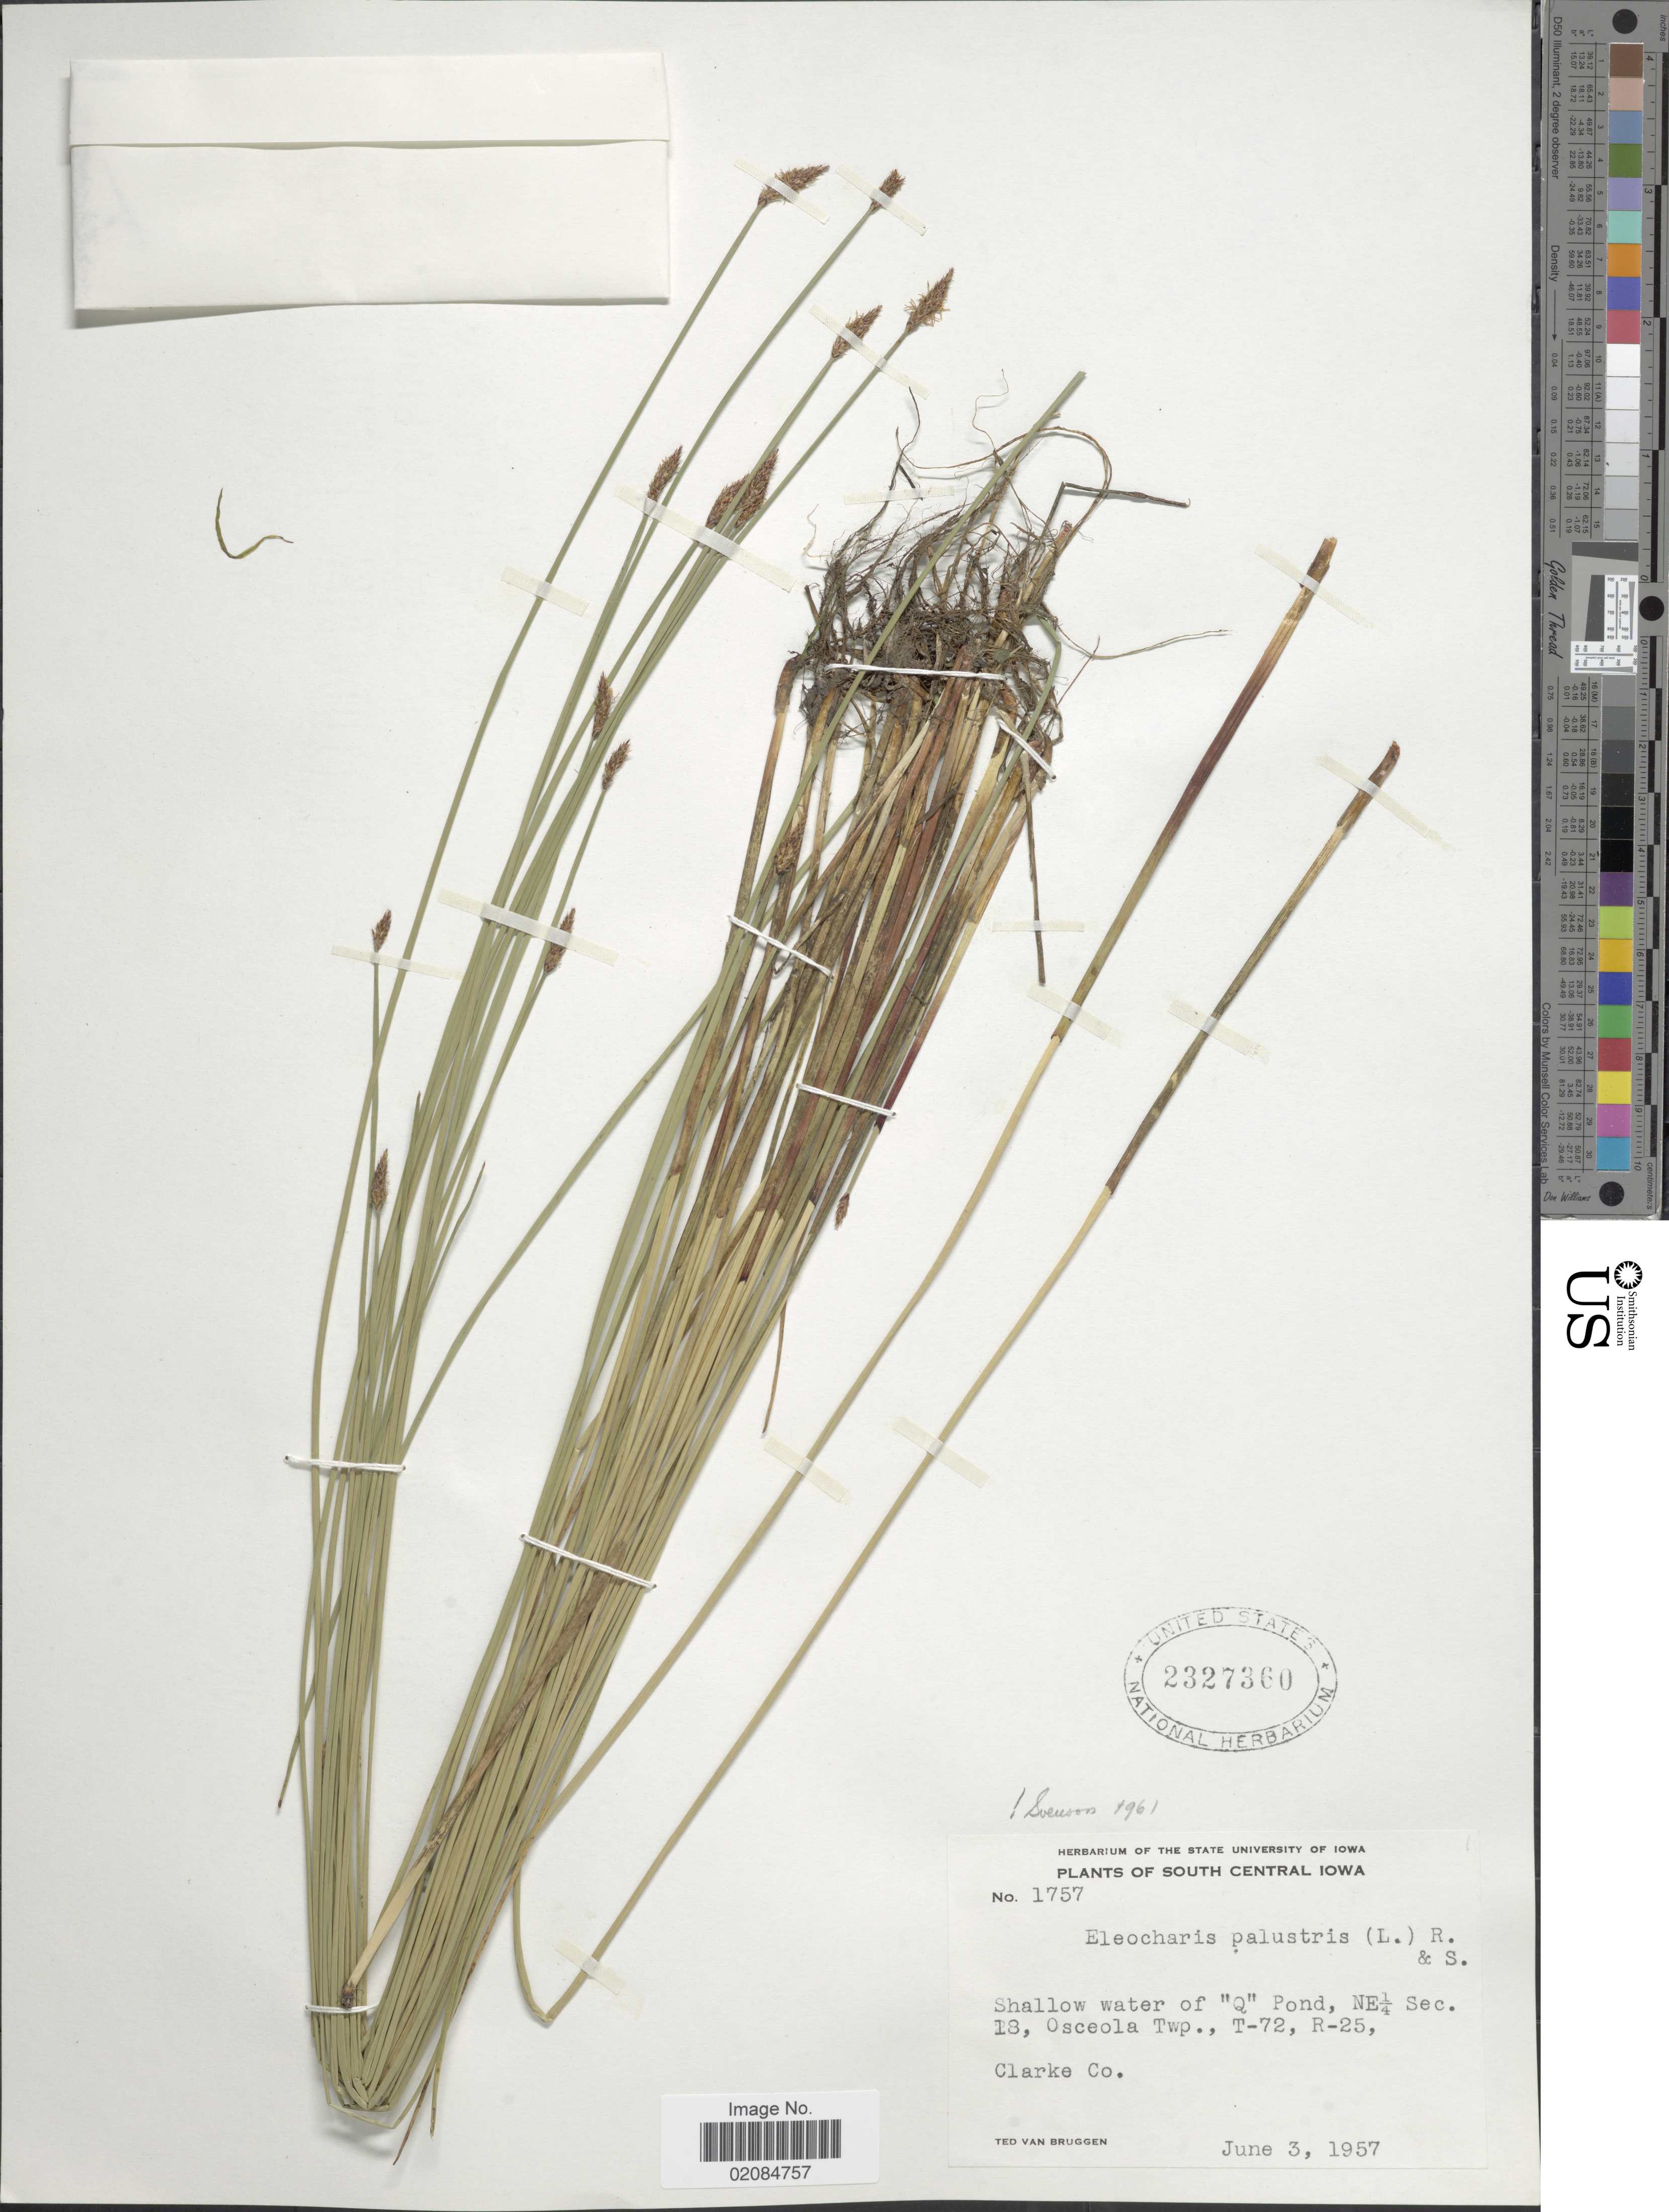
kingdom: Plantae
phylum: Tracheophyta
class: Liliopsida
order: Poales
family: Cyperaceae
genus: Eleocharis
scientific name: Eleocharis palustris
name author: (L.) Roem. & Schult.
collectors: T. van Bruggen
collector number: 1757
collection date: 1957-06-03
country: United States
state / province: Iowa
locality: South Central Iowa. Shallow water of "Q"Pond, NE 1/4 Sec. 18, Osceola Twp., T-72, R-25, Clarke Co.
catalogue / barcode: US 2327360